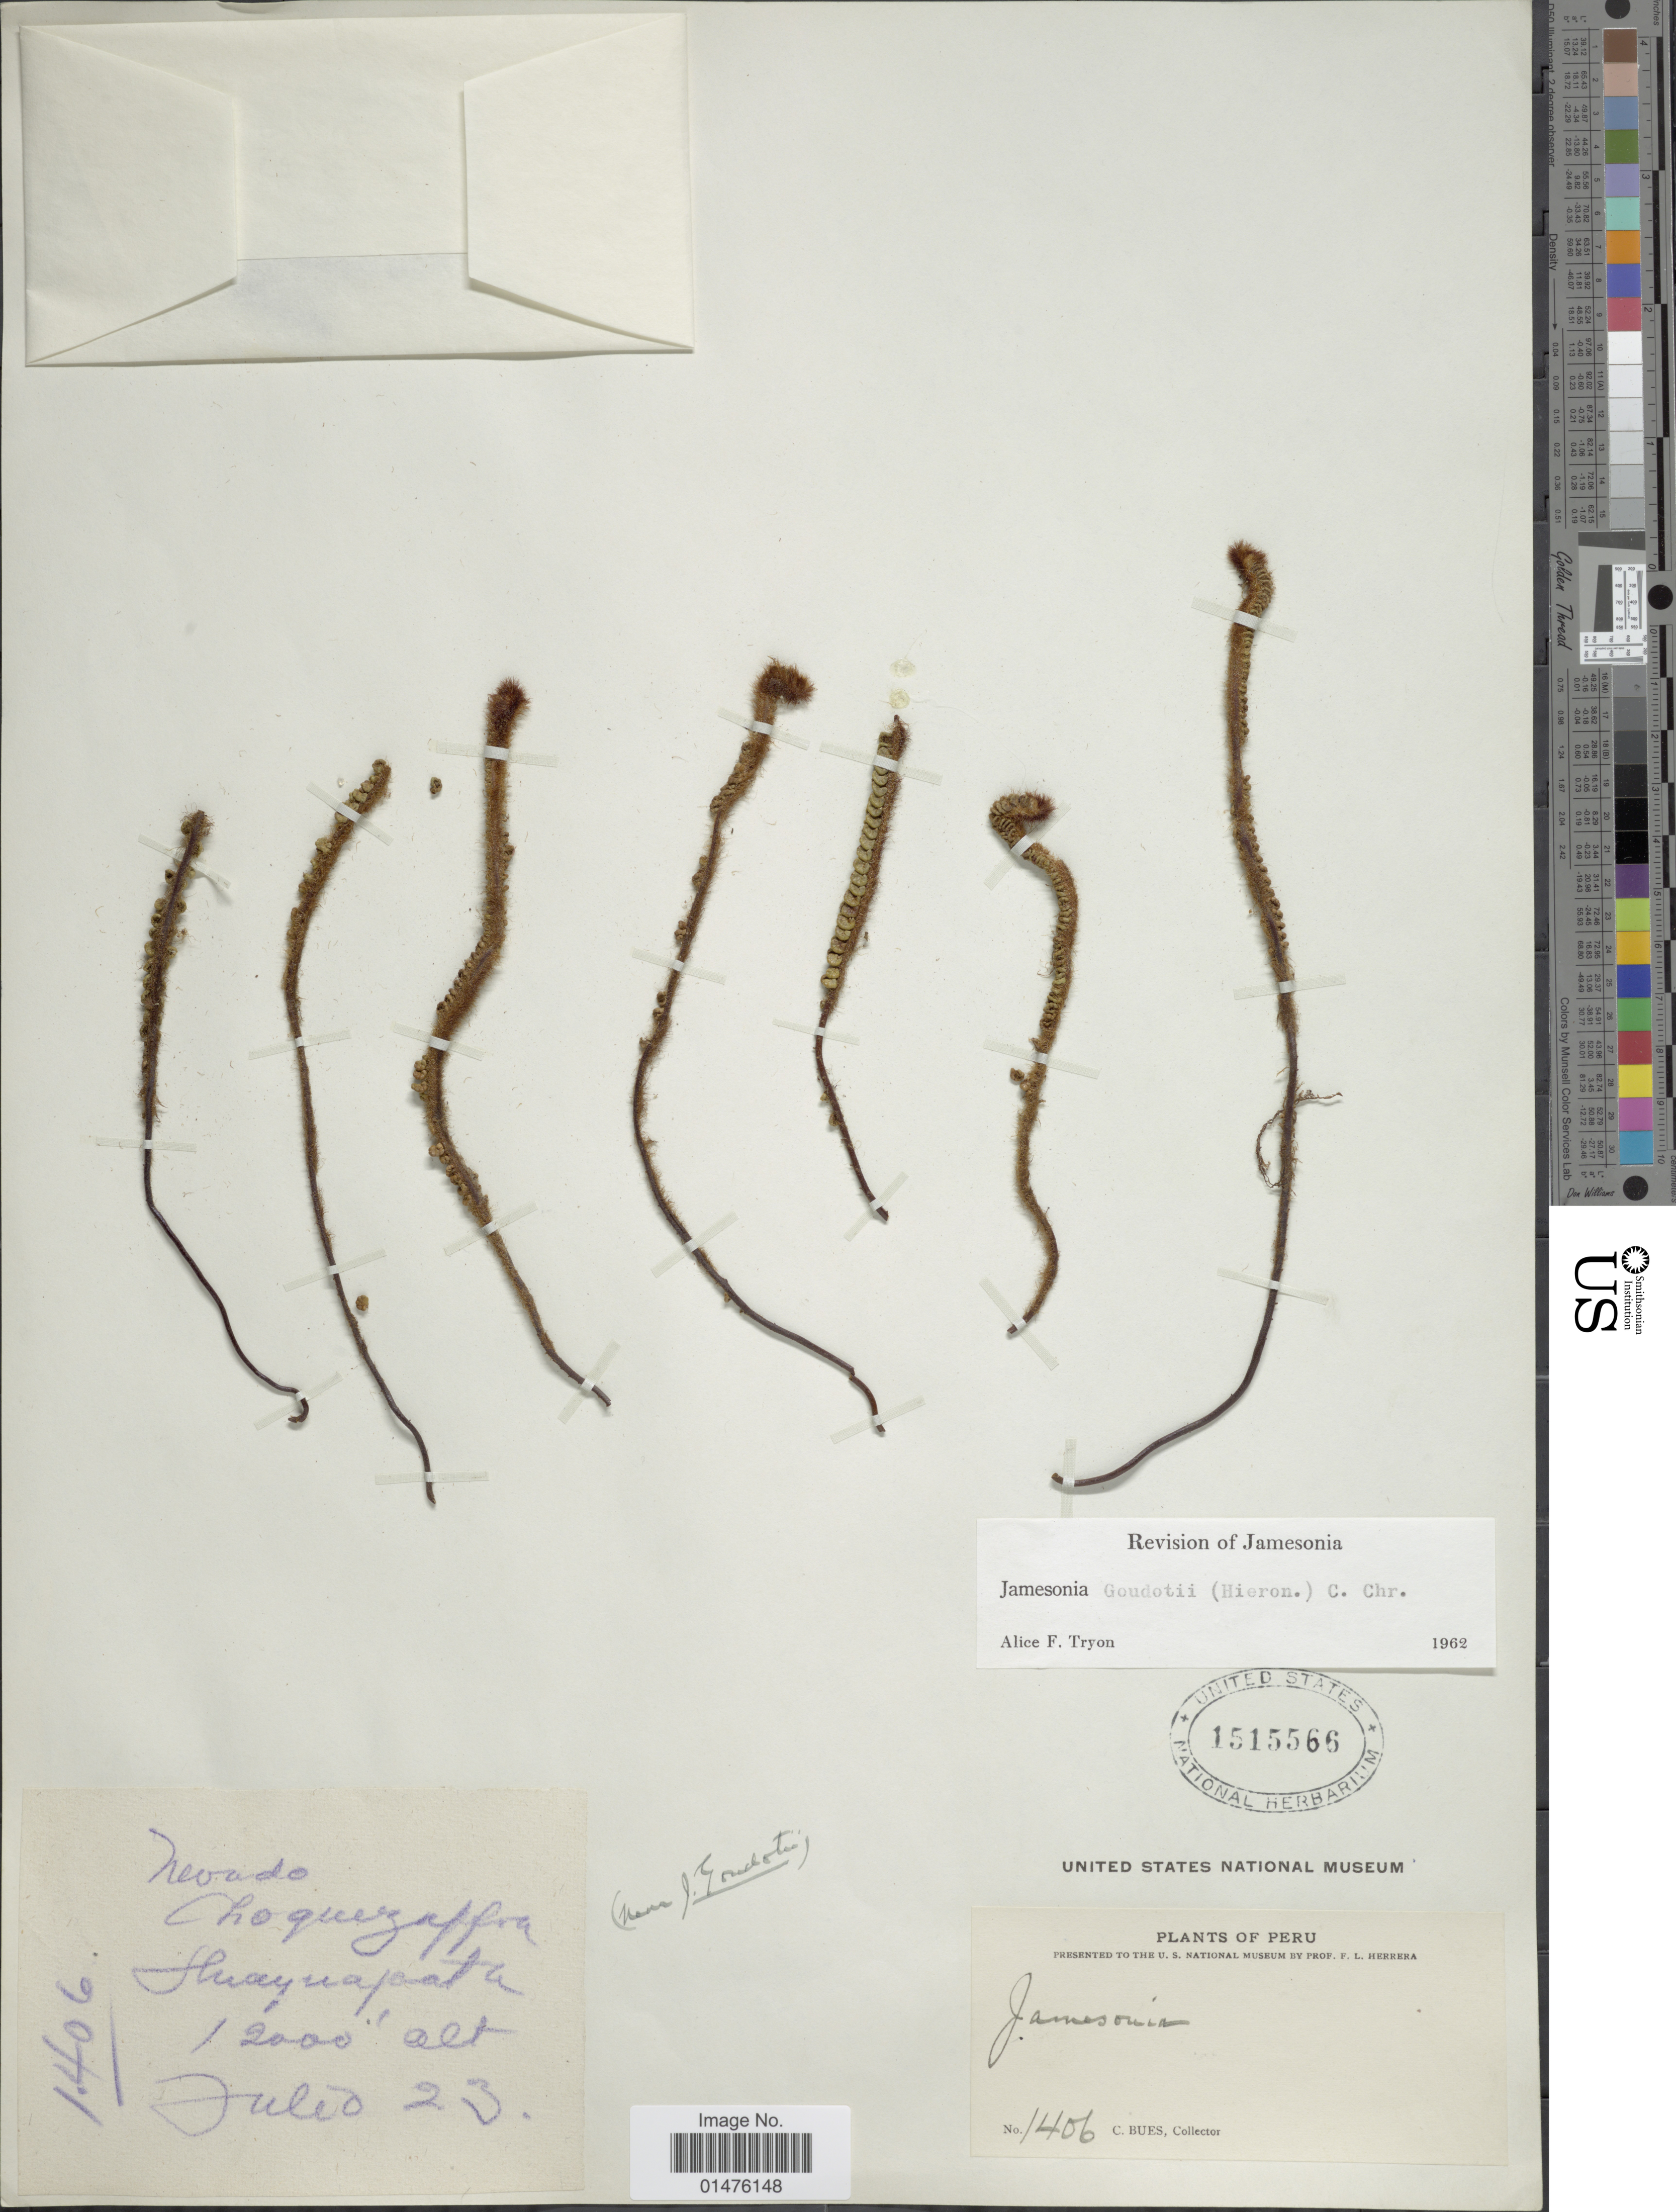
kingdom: Plantae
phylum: Tracheophyta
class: Polypodiopsida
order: Polypodiales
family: Pteridaceae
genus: Jamesonia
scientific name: Jamesonia goudotii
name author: (Hieron.) C. Chr.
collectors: C. Bues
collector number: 1406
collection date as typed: Transcribed d/m/y: /7/23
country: Peru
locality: Nevado, Choquezaffra, Huaynapata.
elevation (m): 12000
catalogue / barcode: US 1515566